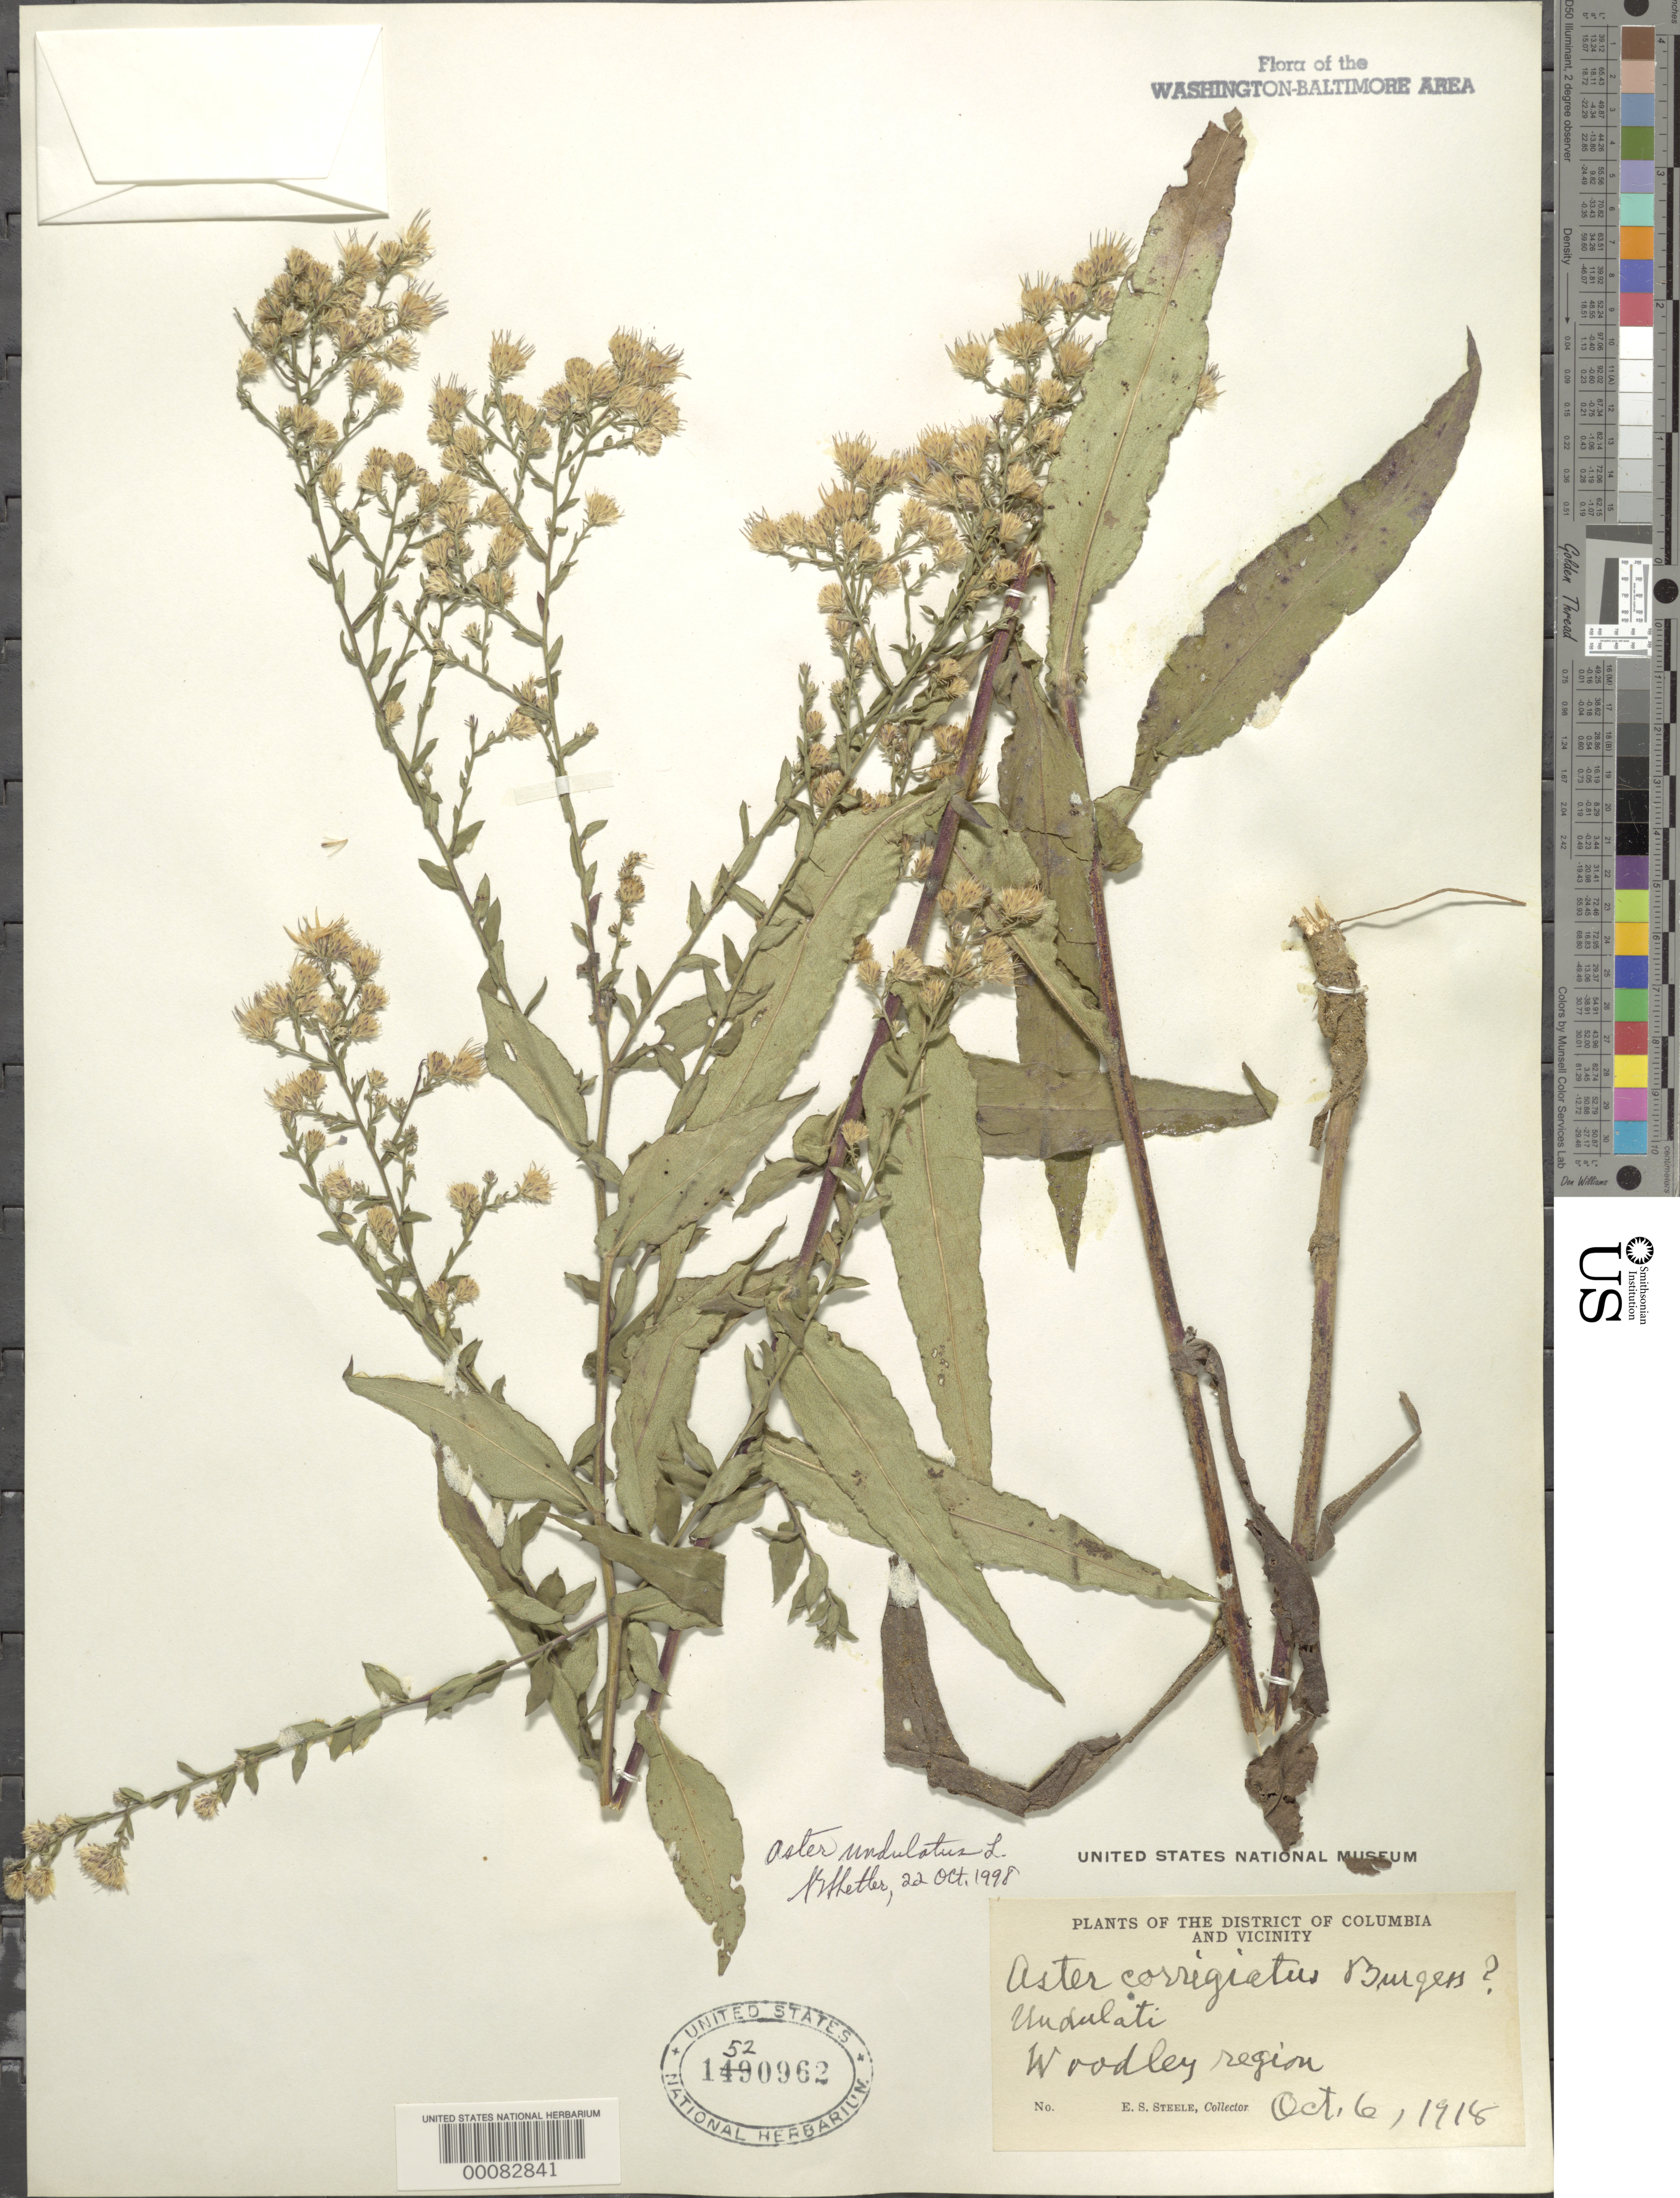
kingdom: Plantae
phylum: Tracheophyta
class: Magnoliopsida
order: Asterales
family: Asteraceae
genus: Symphyotrichum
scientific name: Symphyotrichum undulatum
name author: (L.) G.L. Nesom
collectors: E. Steele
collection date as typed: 06 Oct 1918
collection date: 1918-10-06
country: United States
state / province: District of Columbia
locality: Woodley Region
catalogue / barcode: US 1520962